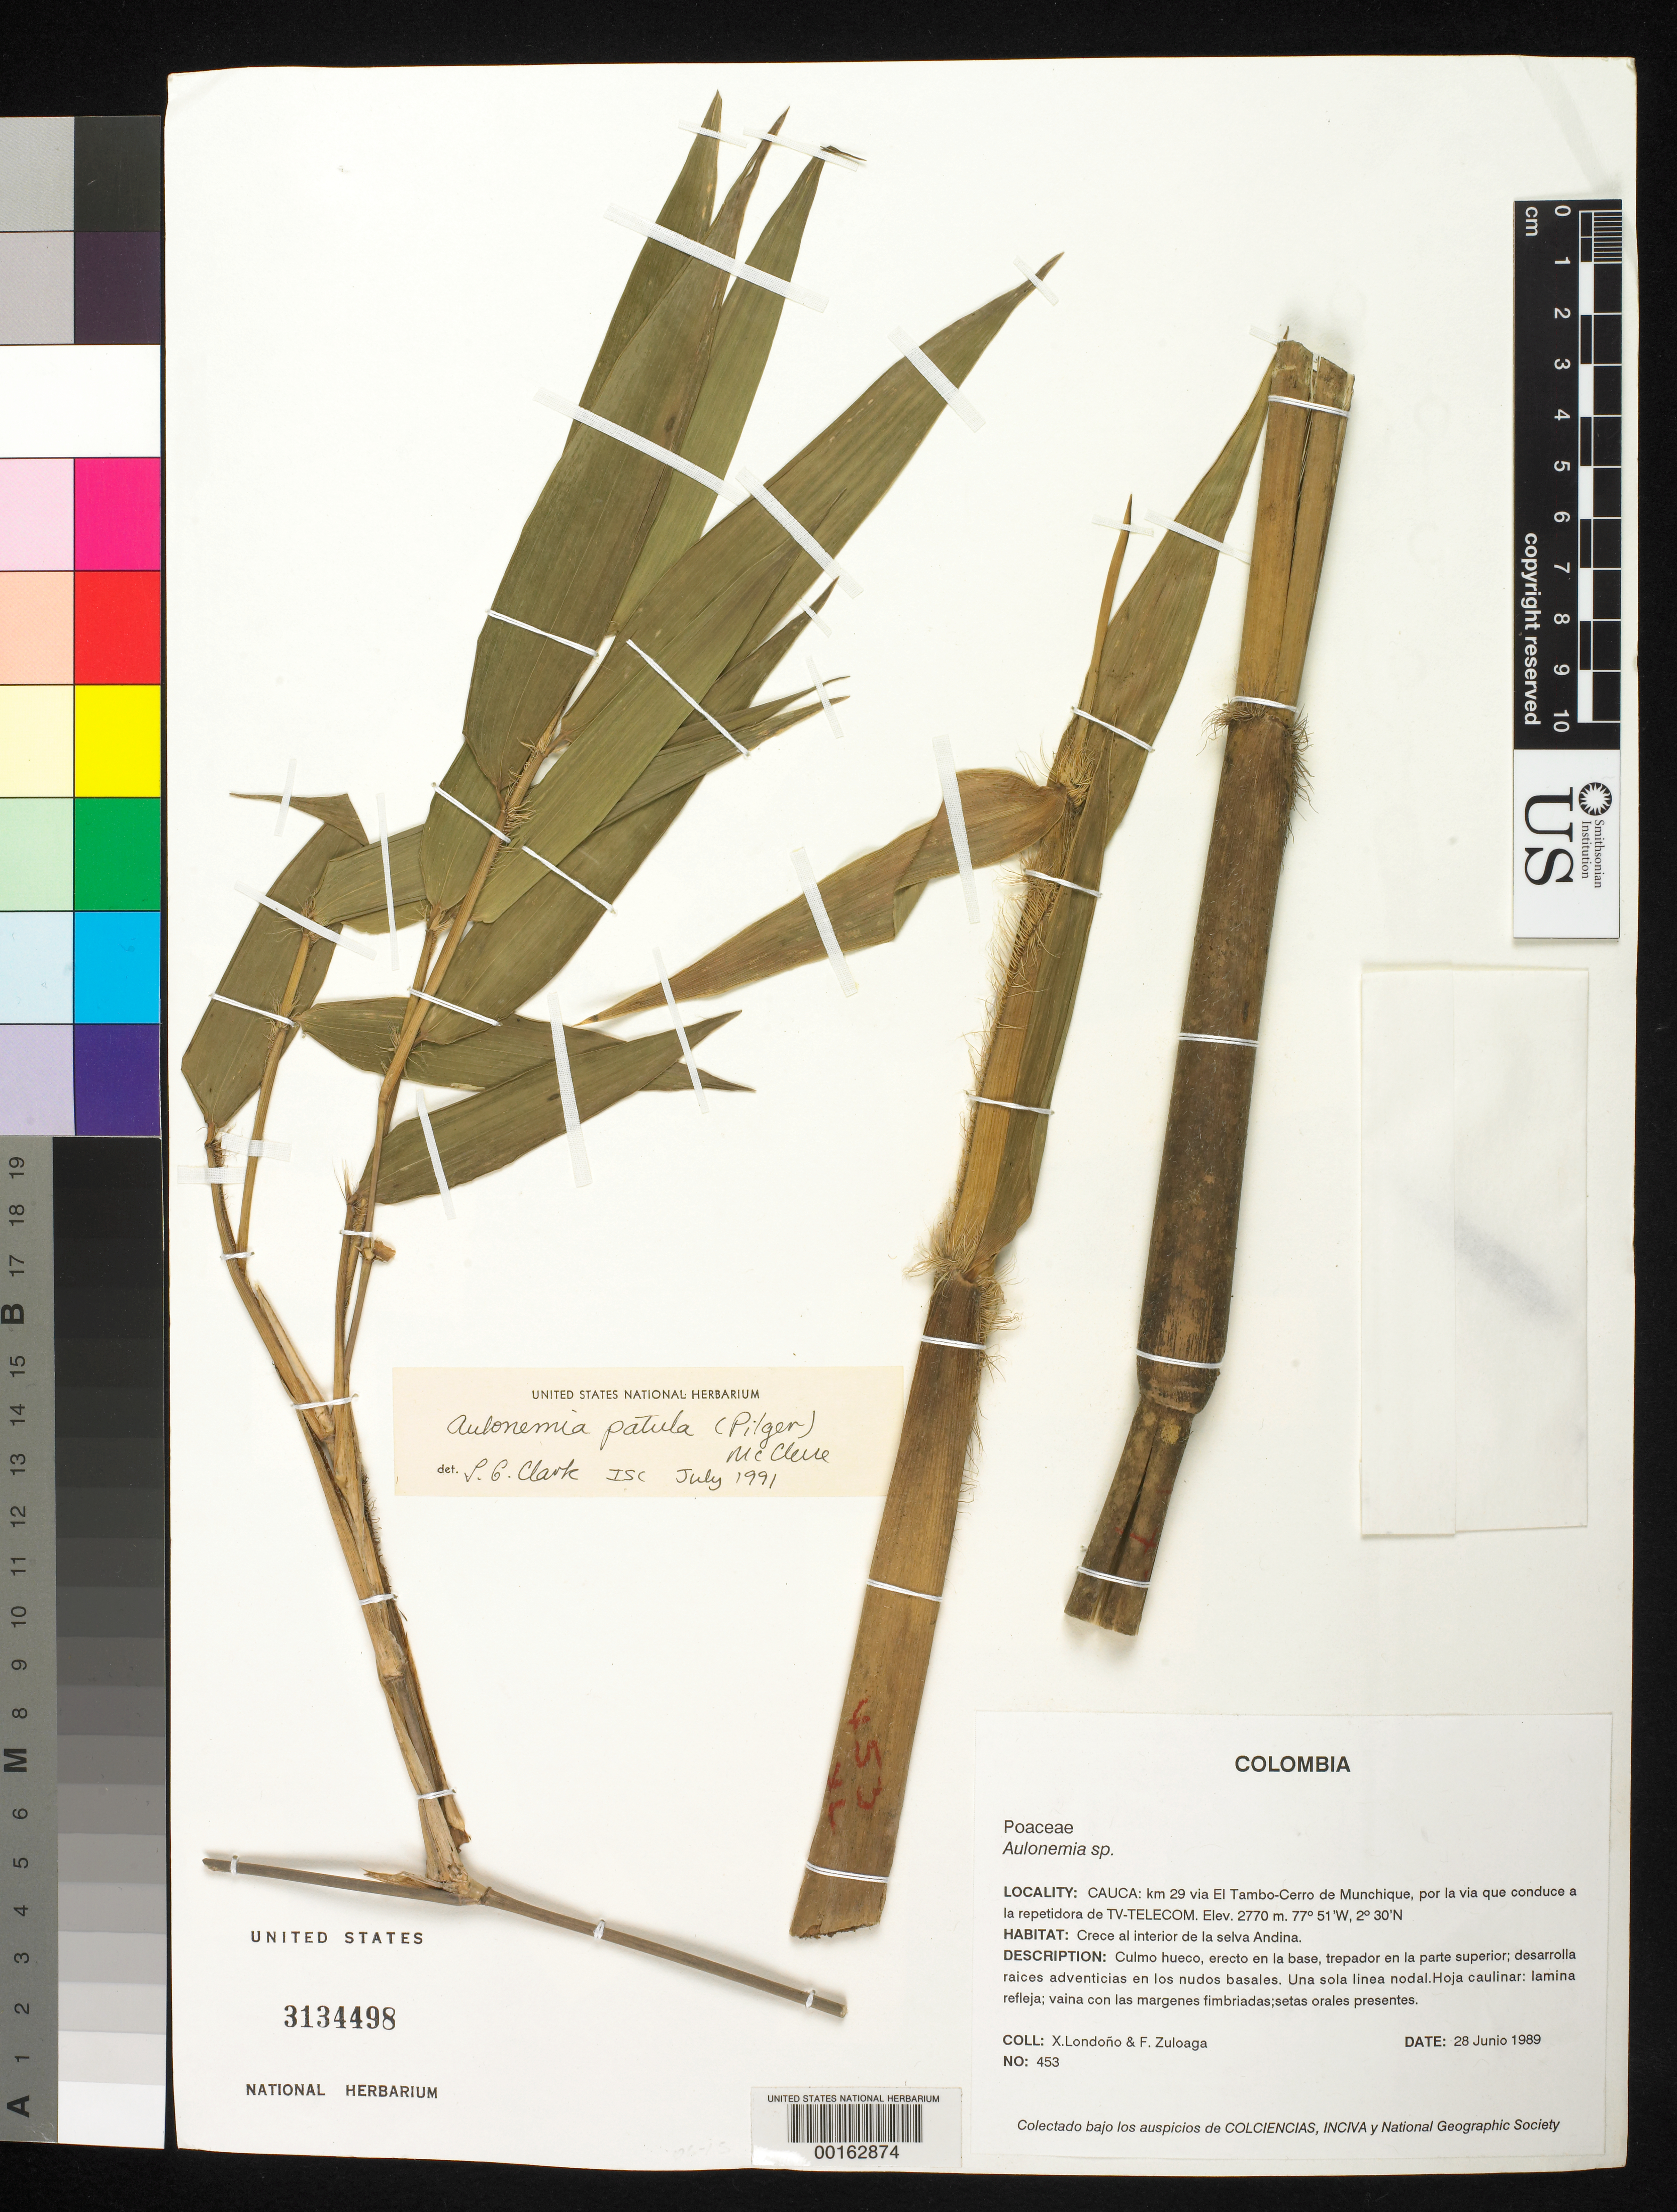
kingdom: Plantae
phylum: Tracheophyta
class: Liliopsida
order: Poales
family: Poaceae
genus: Aulonemia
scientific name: Aulonemia patula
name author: (Pilg.) McClure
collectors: X. Londoño & F. O. Zuloaga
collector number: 453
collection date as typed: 28 Jun 1989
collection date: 1989-06-28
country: Colombia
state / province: Cauca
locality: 29 km via El Tambo-Cerro de Munchique, por la via que conduce a la repetidora de tv-telecom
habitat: Crece al interior de la seva andina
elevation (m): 2770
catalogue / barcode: US 3134498